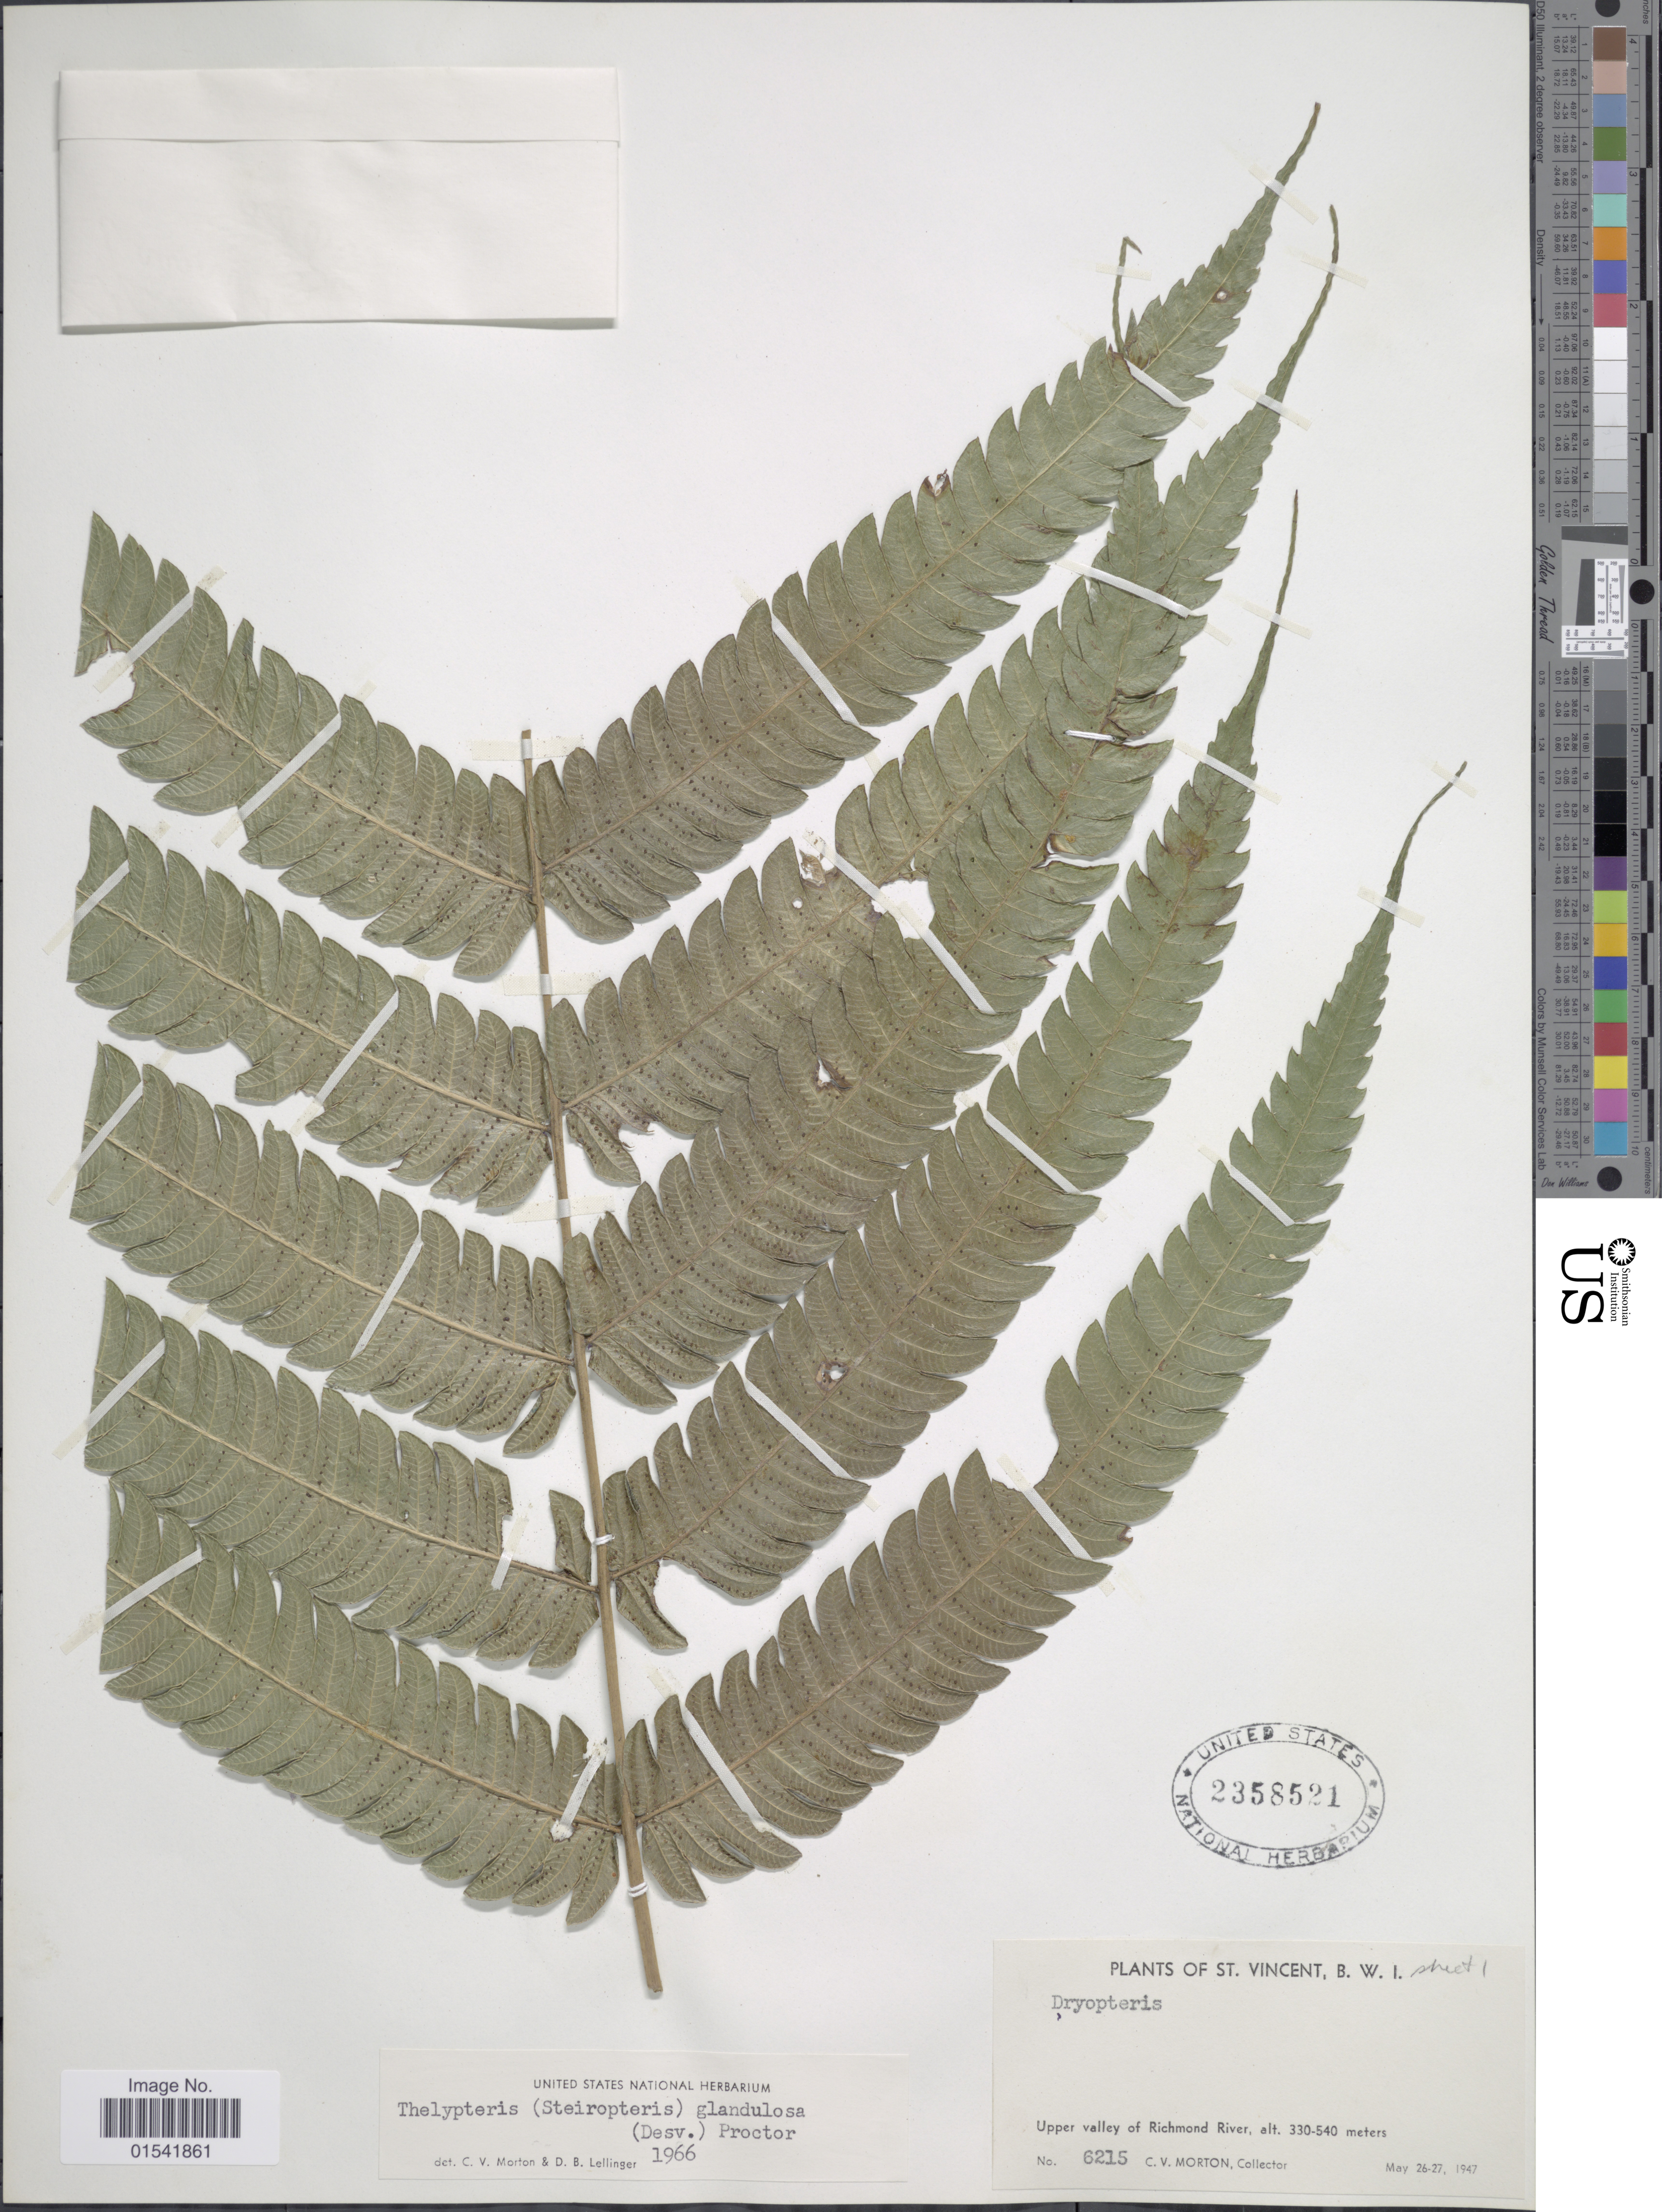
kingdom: Plantae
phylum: Tracheophyta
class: Polypodiopsida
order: Polypodiales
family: Thelypteridaceae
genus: Steiropteris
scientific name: Steiropteris glandulosa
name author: (Hook. f.) Pic. Serm.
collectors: C. V. Morton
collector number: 6215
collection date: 1947-05-26/1947-05-27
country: St. Vincent - Grenadines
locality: St. Vincent, B.W.I., Upper valley of Richmond River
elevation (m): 330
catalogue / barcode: US 2358521